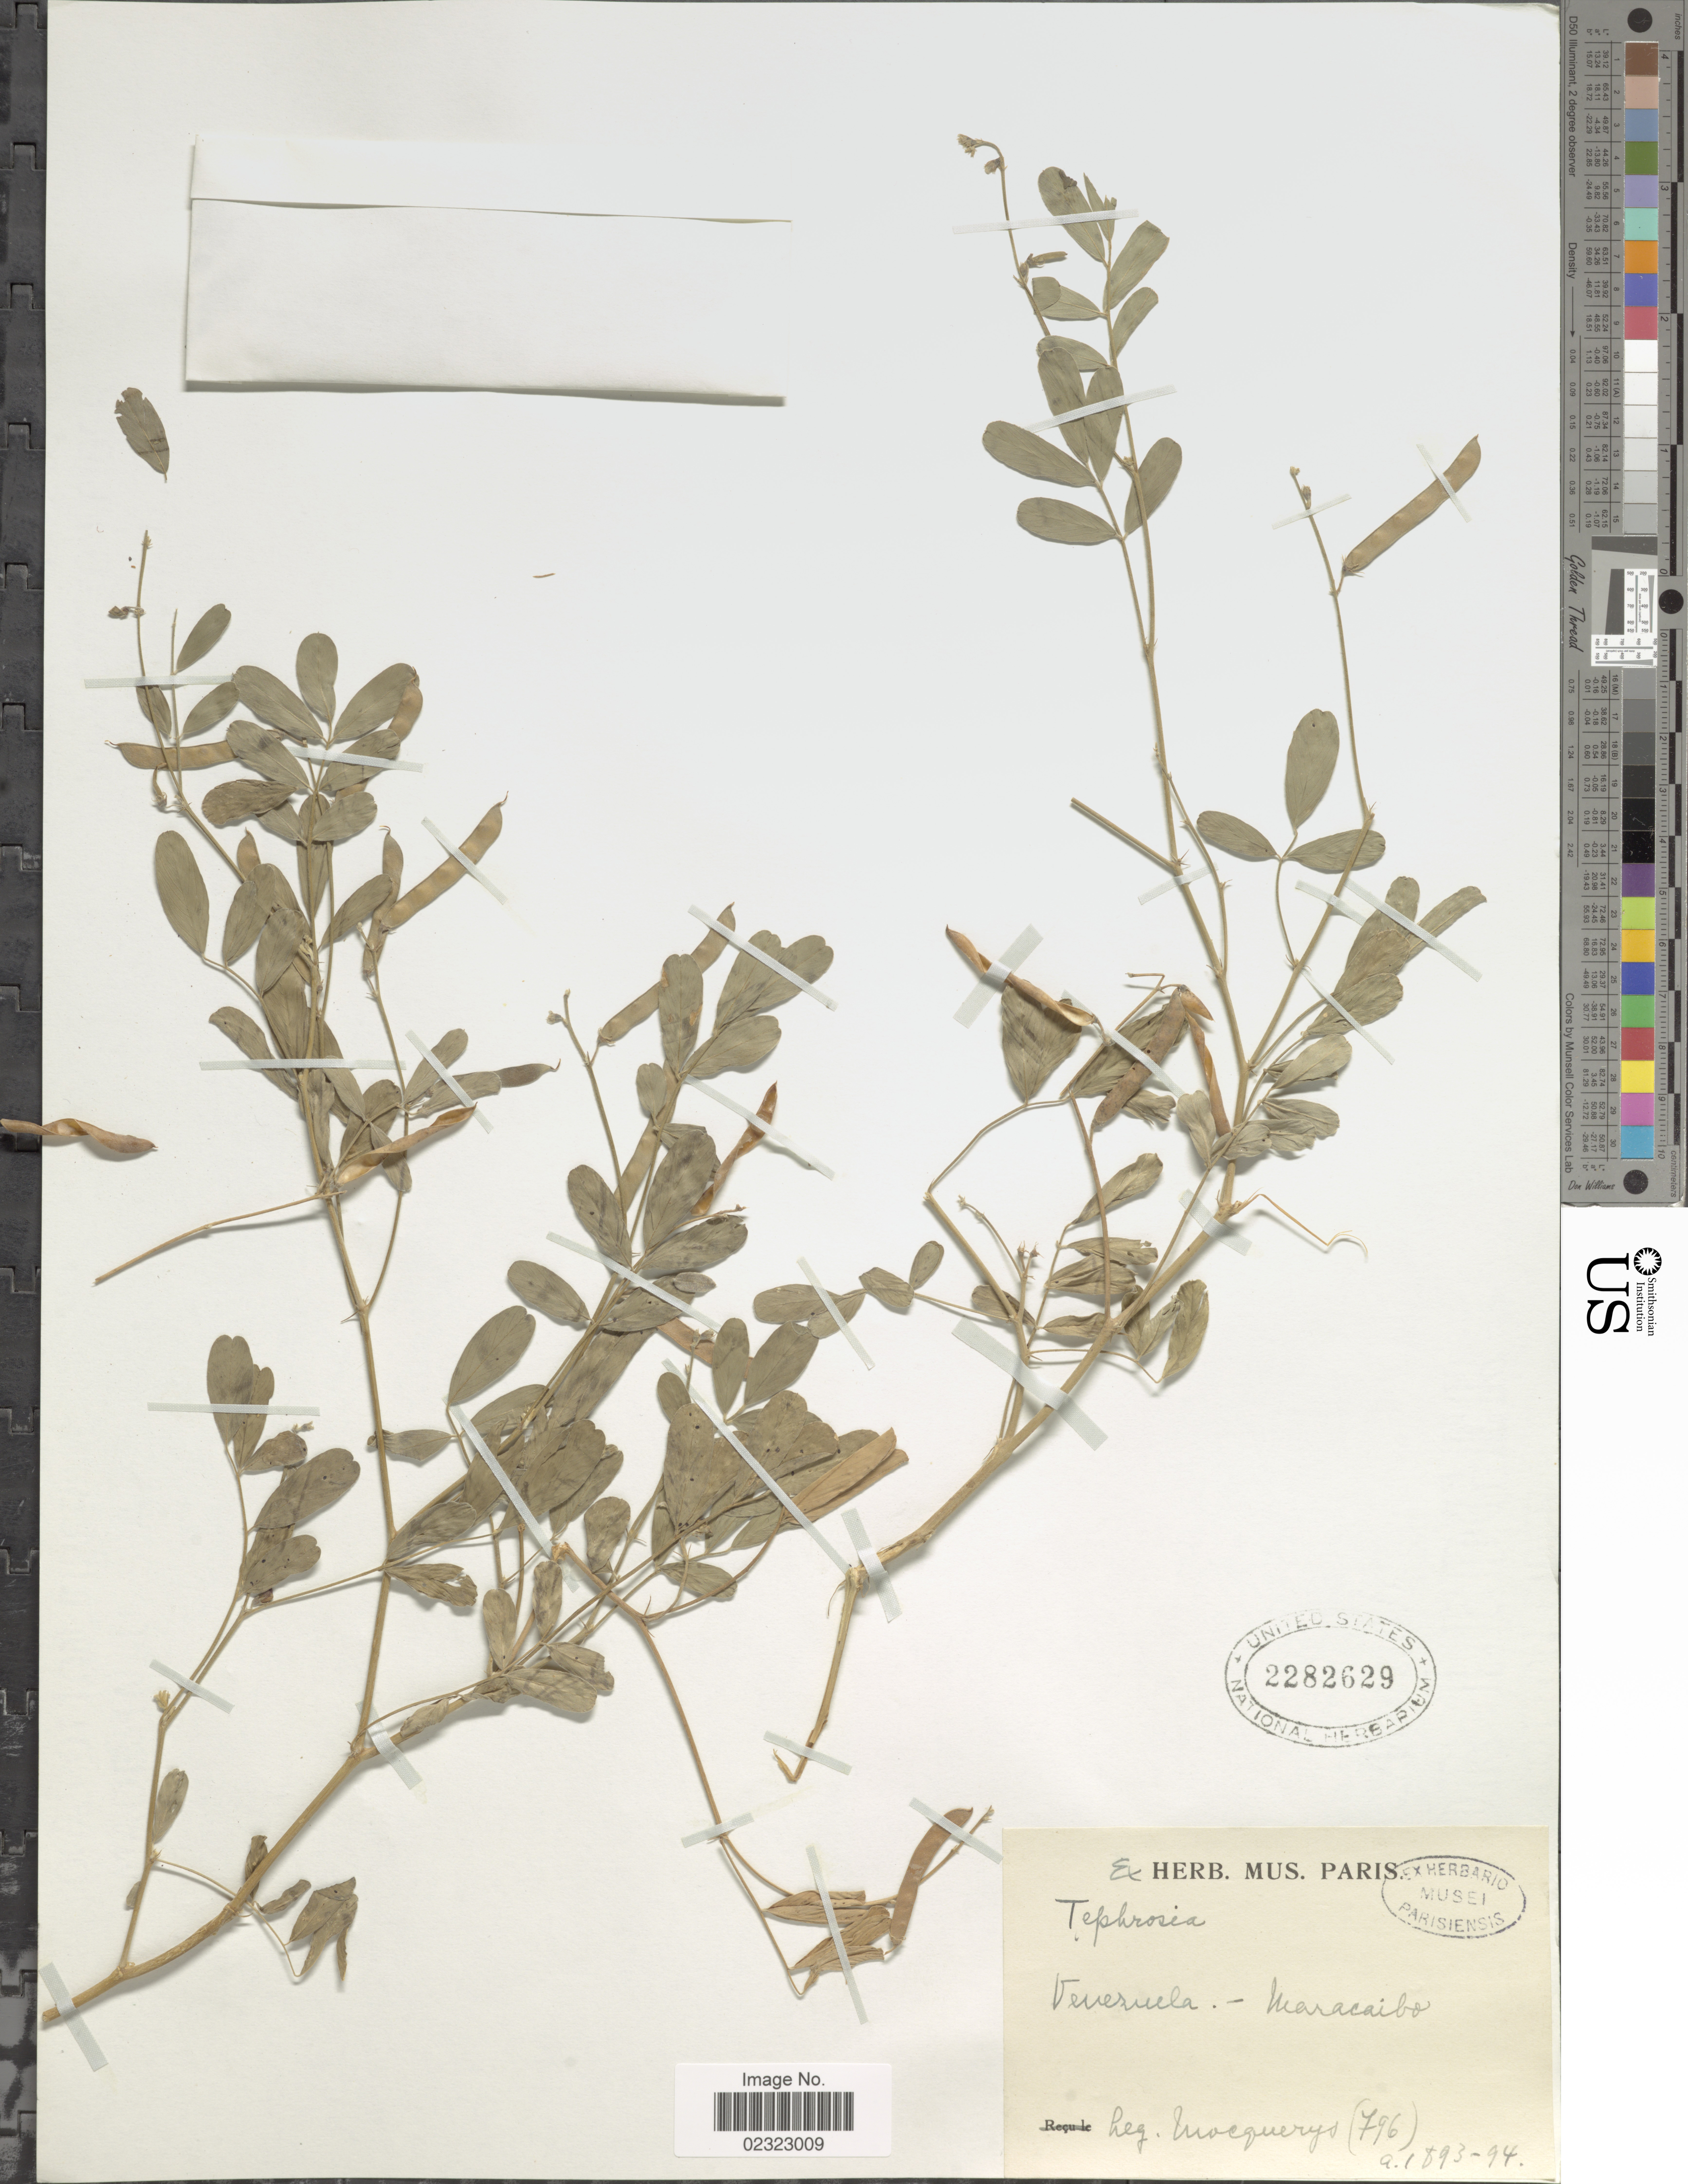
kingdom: Plantae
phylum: Tracheophyta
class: Magnoliopsida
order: Fabales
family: Fabaceae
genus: Tephrosia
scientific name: Tephrosia sp.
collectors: A. Mocquerys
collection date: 1893/1894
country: Venezuela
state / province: Carabobo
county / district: Diego Ibarra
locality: Mariara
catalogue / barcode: US 2282629